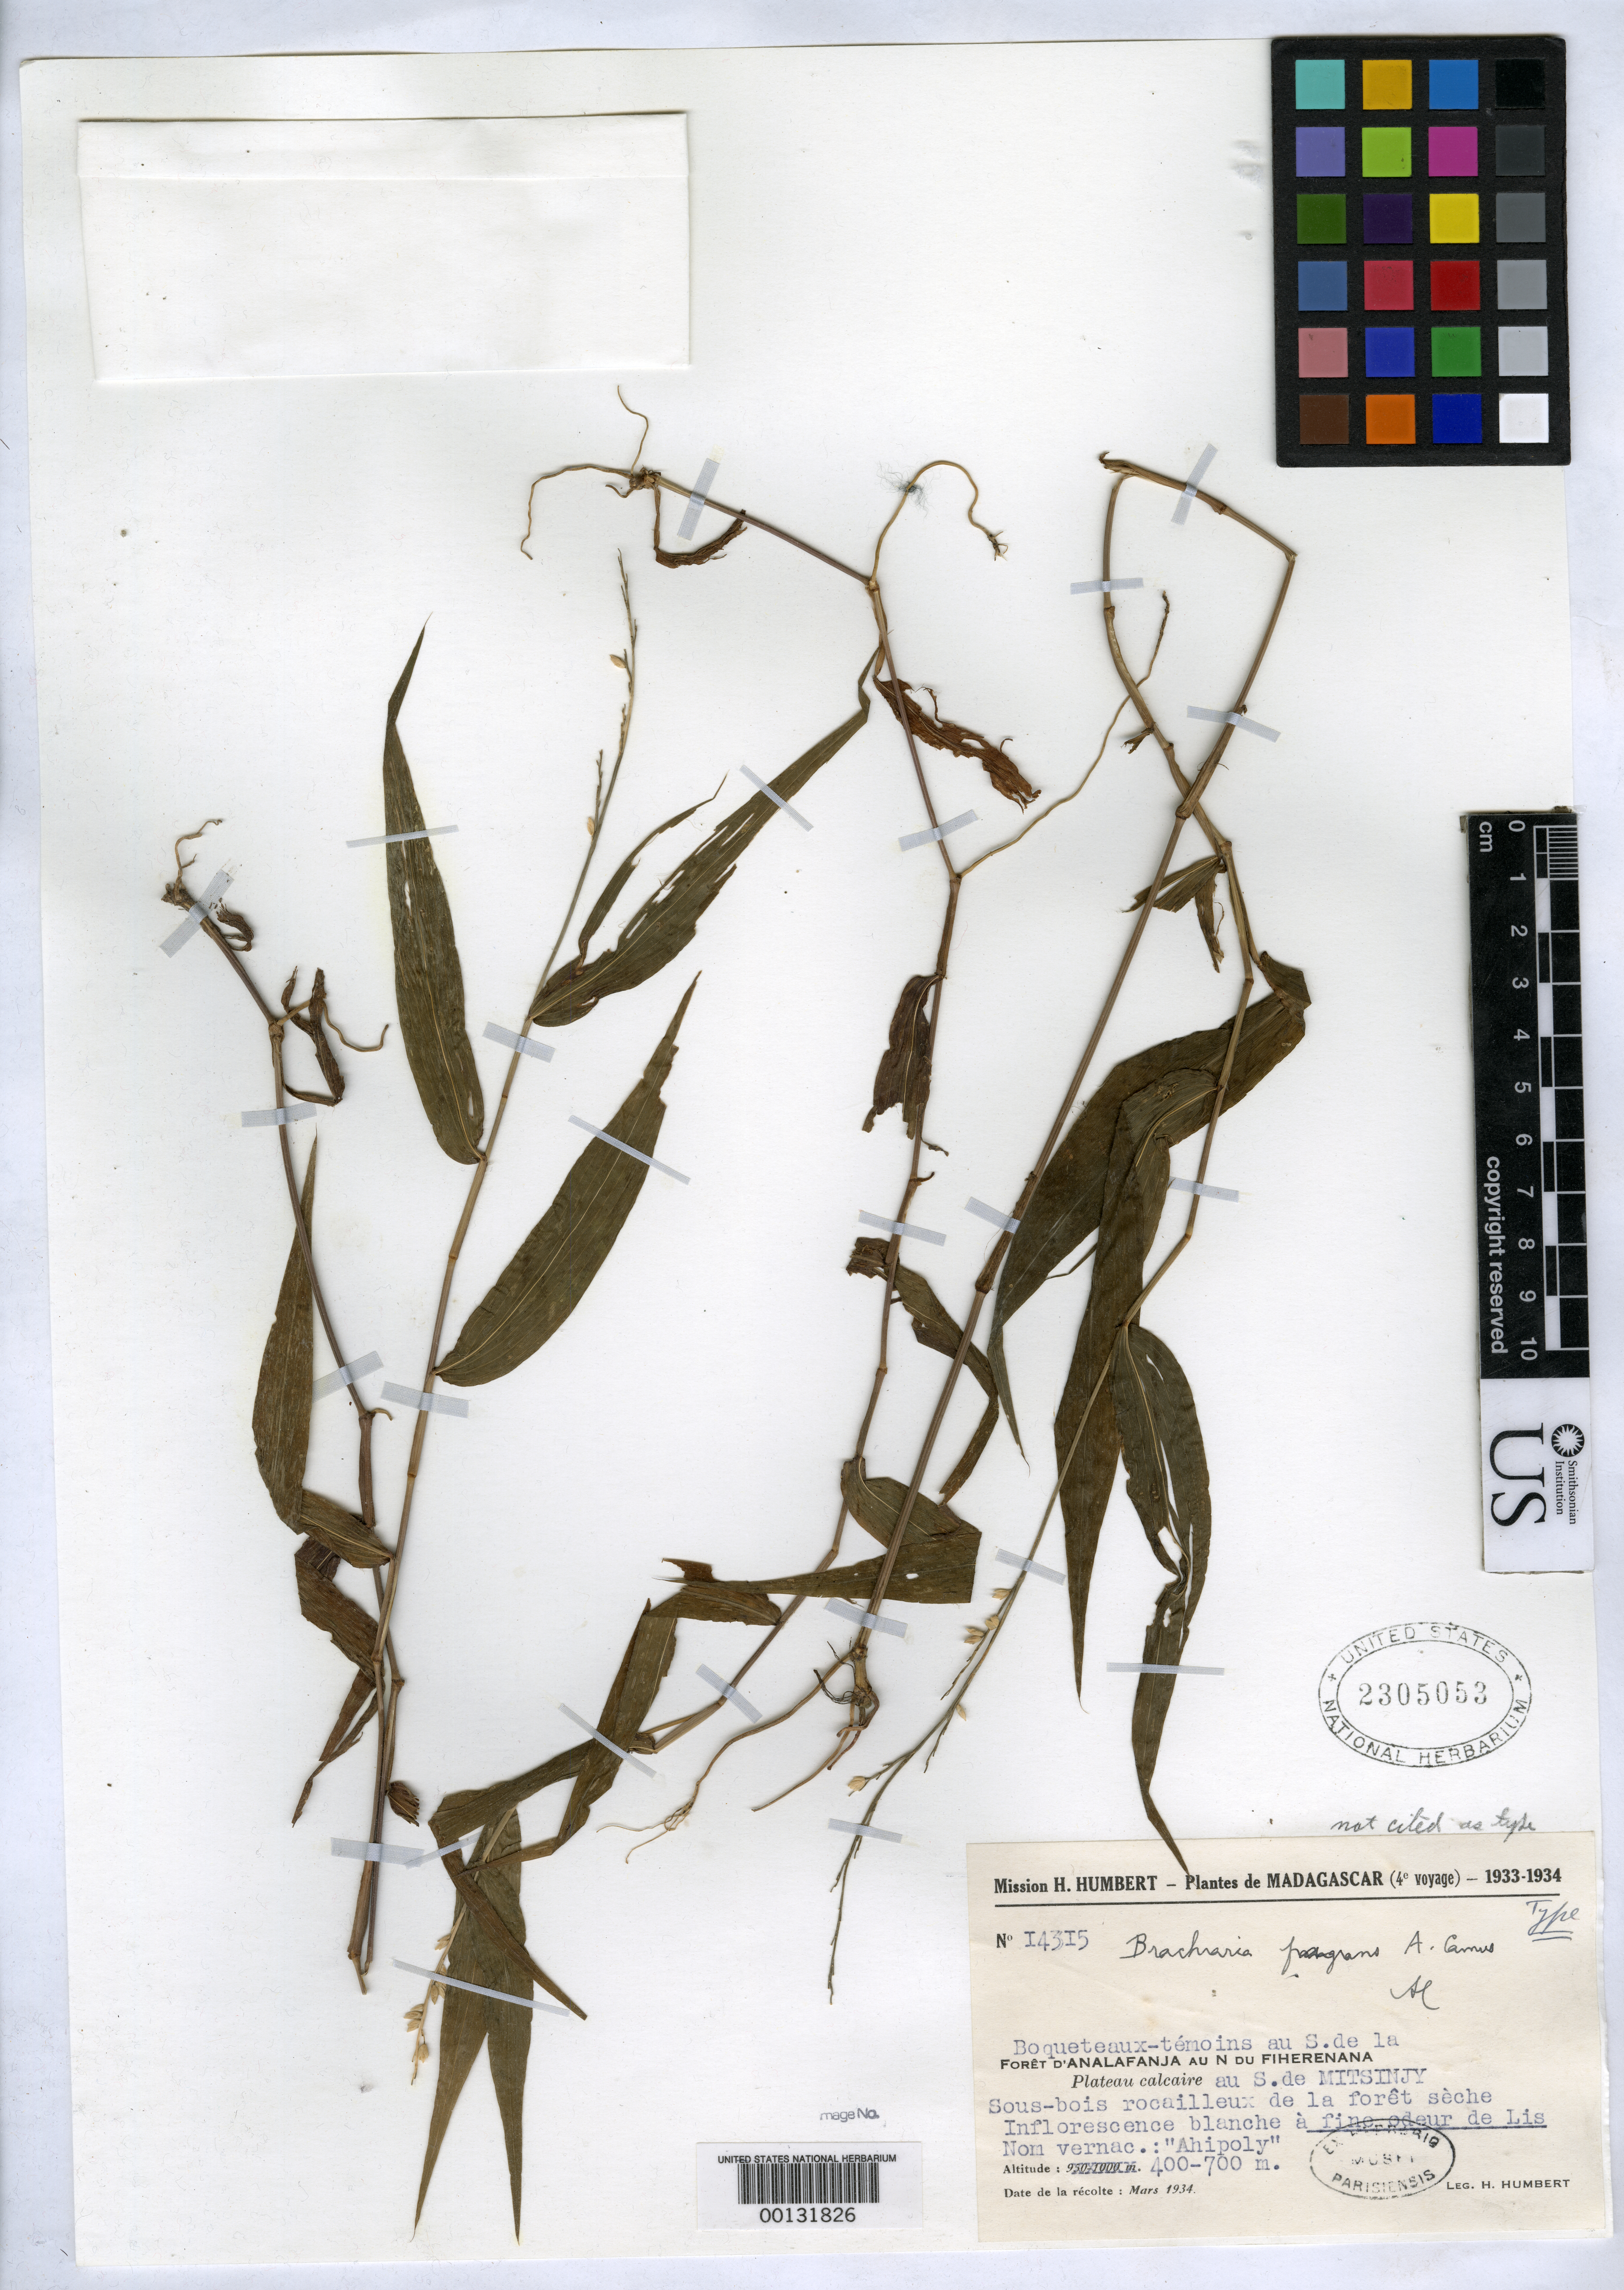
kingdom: Plantae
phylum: Tracheophyta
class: Liliopsida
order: Poales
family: Poaceae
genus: Brachiaria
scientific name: Brachiaria fragrans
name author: A. Camus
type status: Isotype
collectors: H. Humbert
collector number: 14315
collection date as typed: Mar 1934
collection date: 1934-03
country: Madagascar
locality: Boqueteaux-temoins au S. de La Foret d'Analafanja au N. du Fiherenana, plateau Calcaire au S. de Mitsinjy.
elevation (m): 400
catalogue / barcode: US 2305053